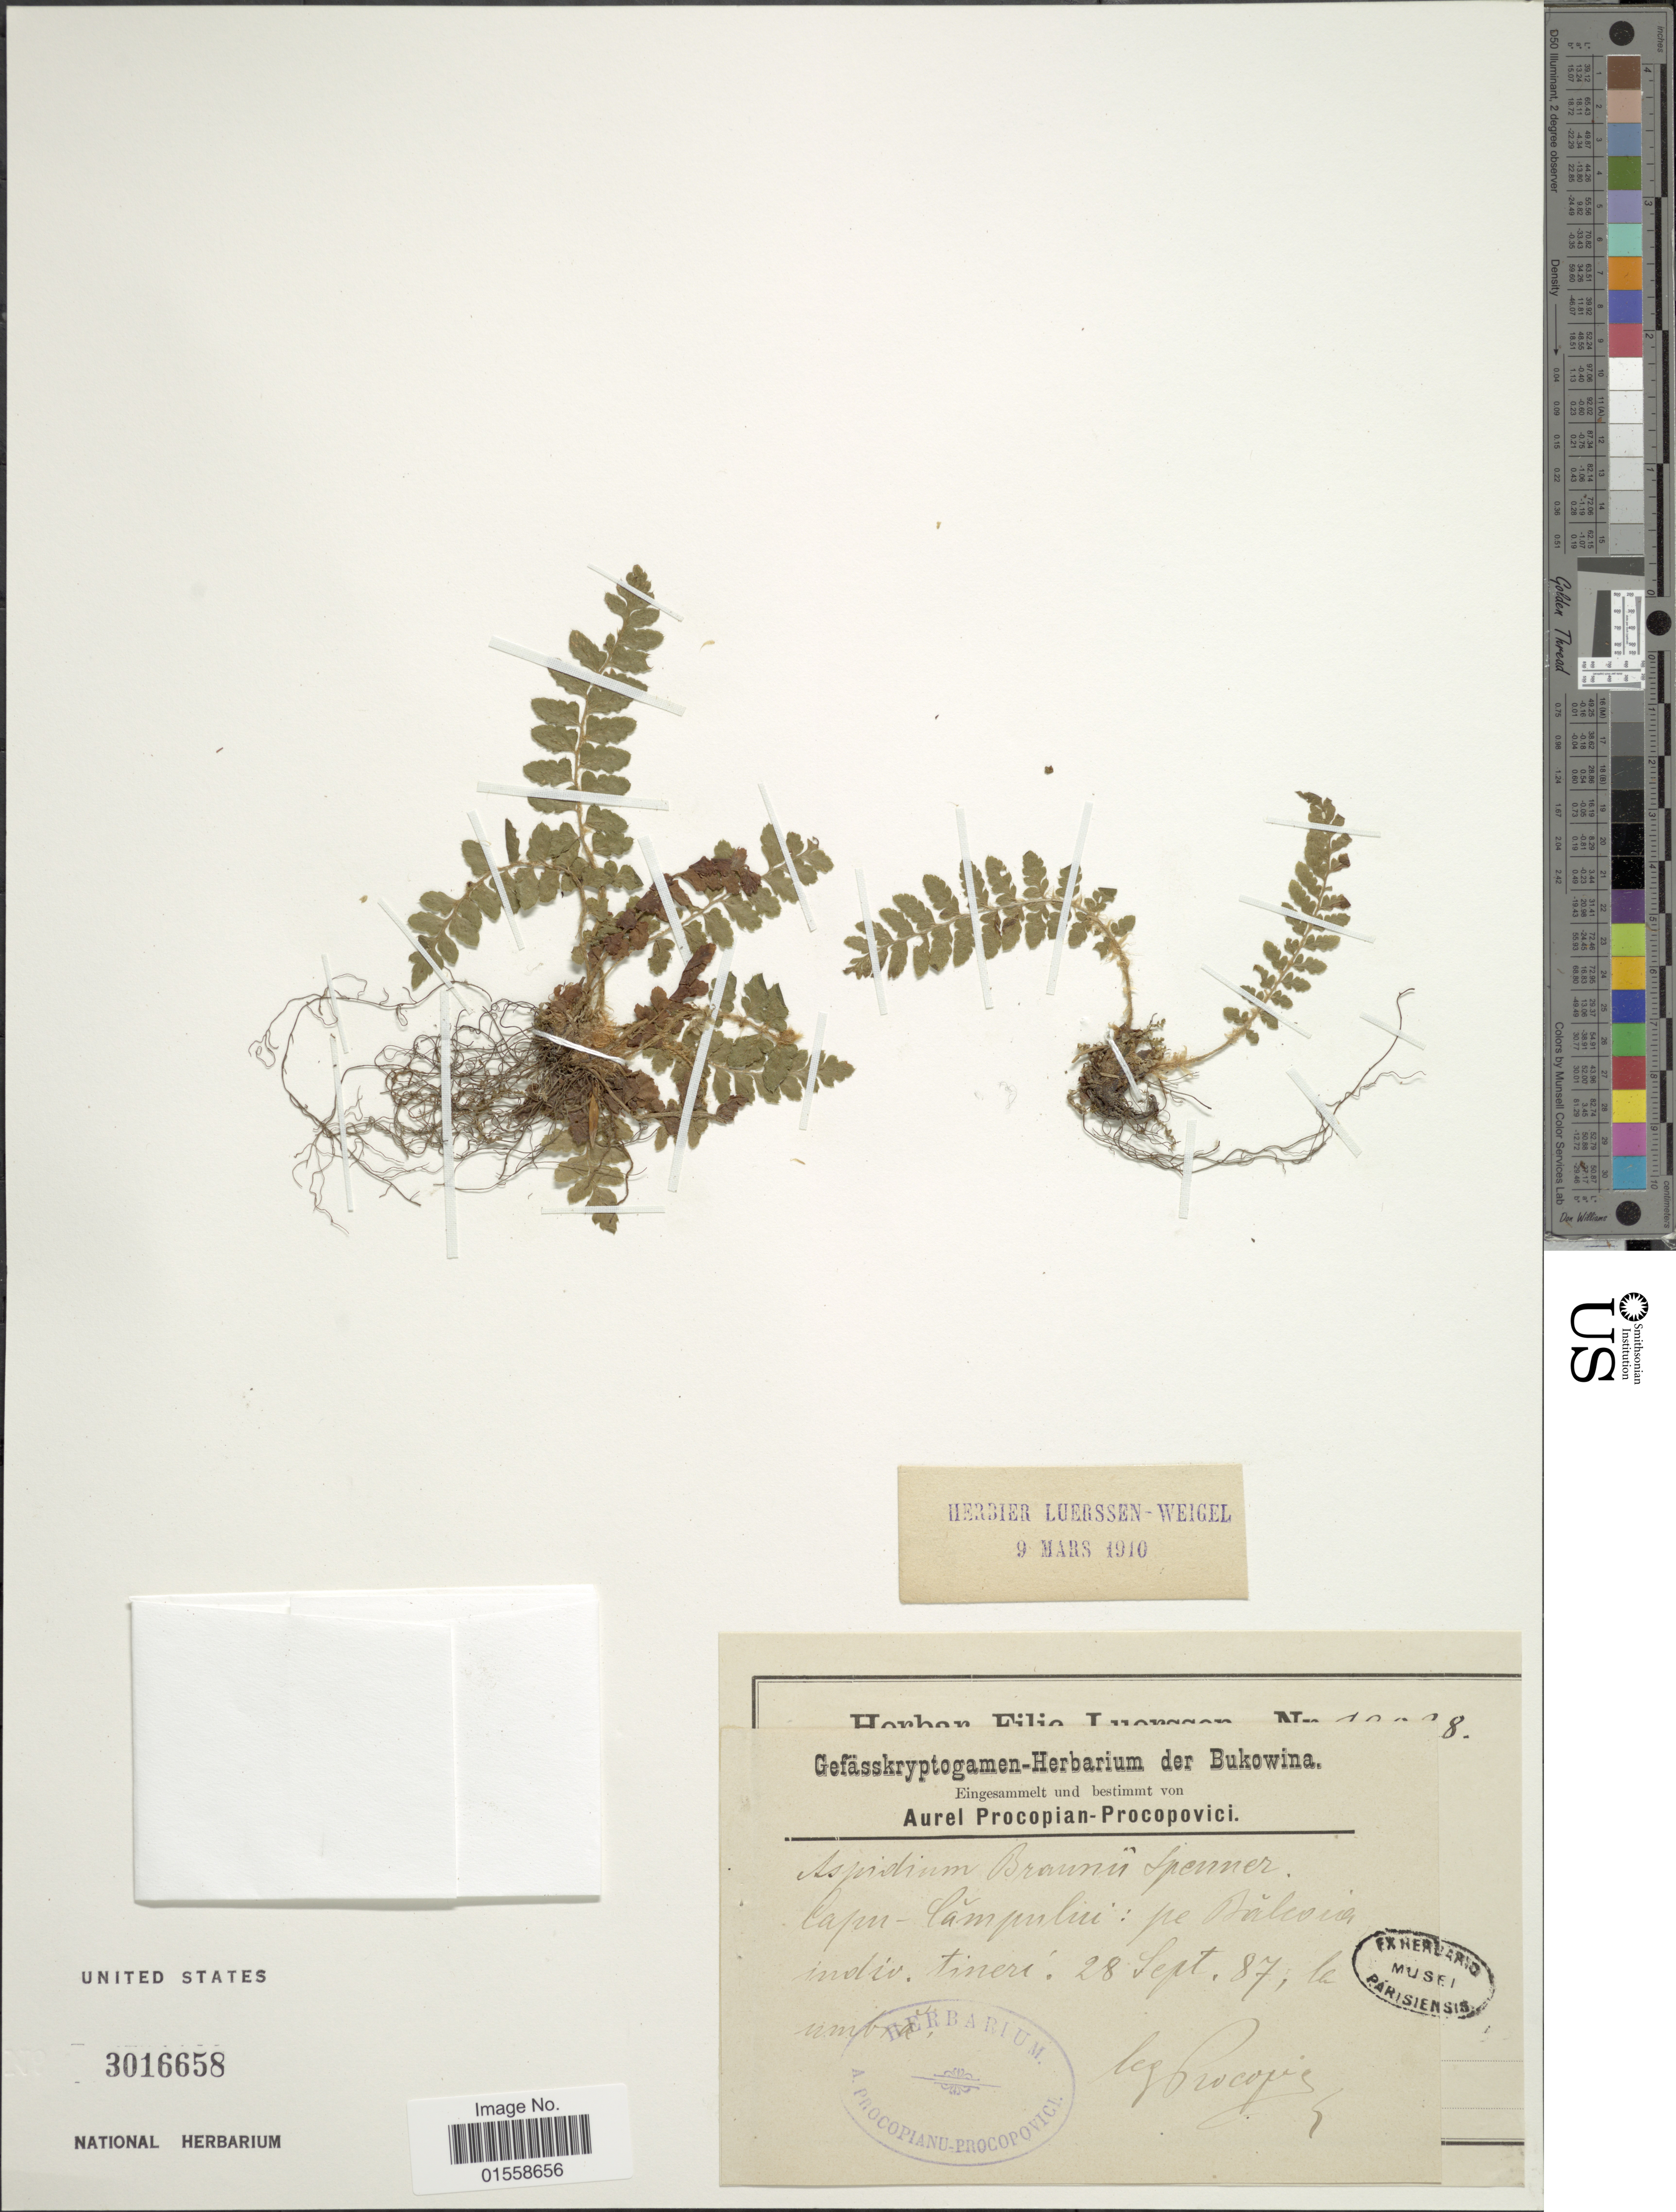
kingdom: Plantae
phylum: Tracheophyta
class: Polypodiopsida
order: Polypodiales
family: Dryopteridaceae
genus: Polystichum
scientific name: Polystichum braunii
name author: (Spenn.) Fée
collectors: Procopovici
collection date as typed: Transcribed d/m/y: 28/9/87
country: Romania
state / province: Suceava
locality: Capu-Campuliu: pe Balesia Indio. [interpreted]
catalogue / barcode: US 3016658